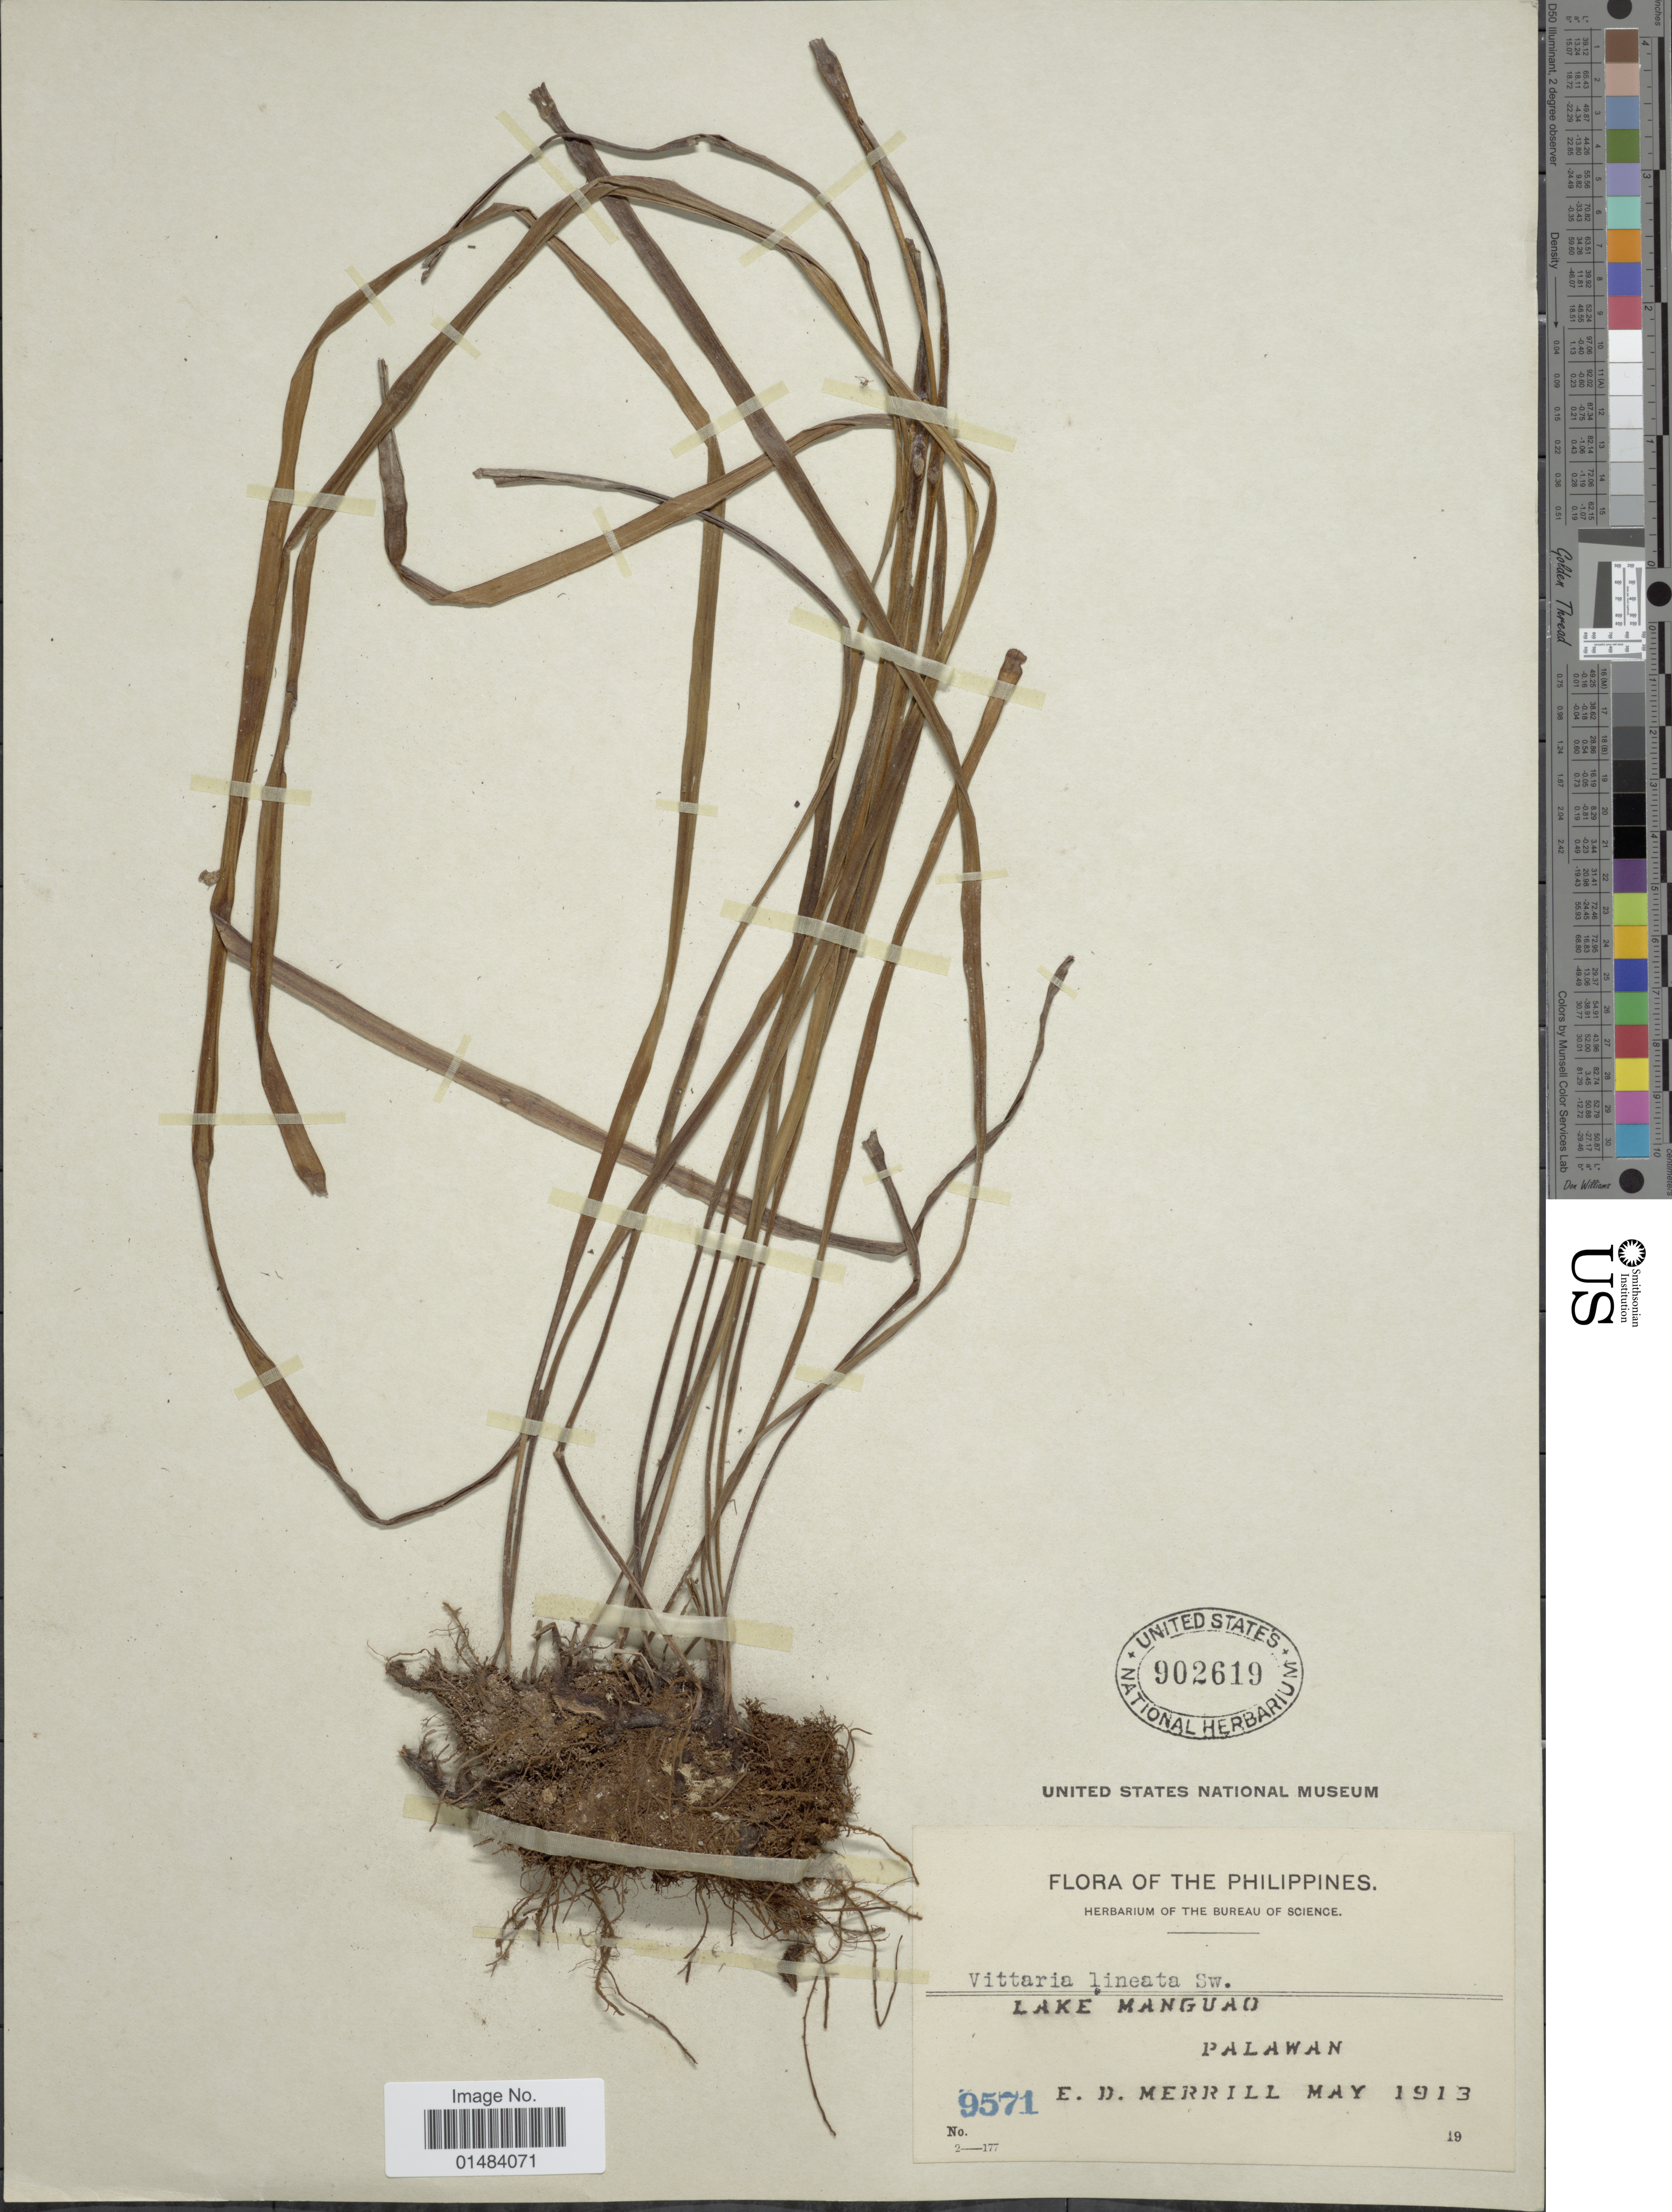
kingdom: Plantae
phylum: Tracheophyta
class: Polypodiopsida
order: Polypodiales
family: Pteridaceae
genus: Vittaria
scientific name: Vittaria lineata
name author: (L.) Sm.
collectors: E. D. Merrill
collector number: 9571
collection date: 1913-05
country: Philippines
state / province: Mimaropa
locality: Philippines, Lake Manguao, Palawan.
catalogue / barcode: US 902619